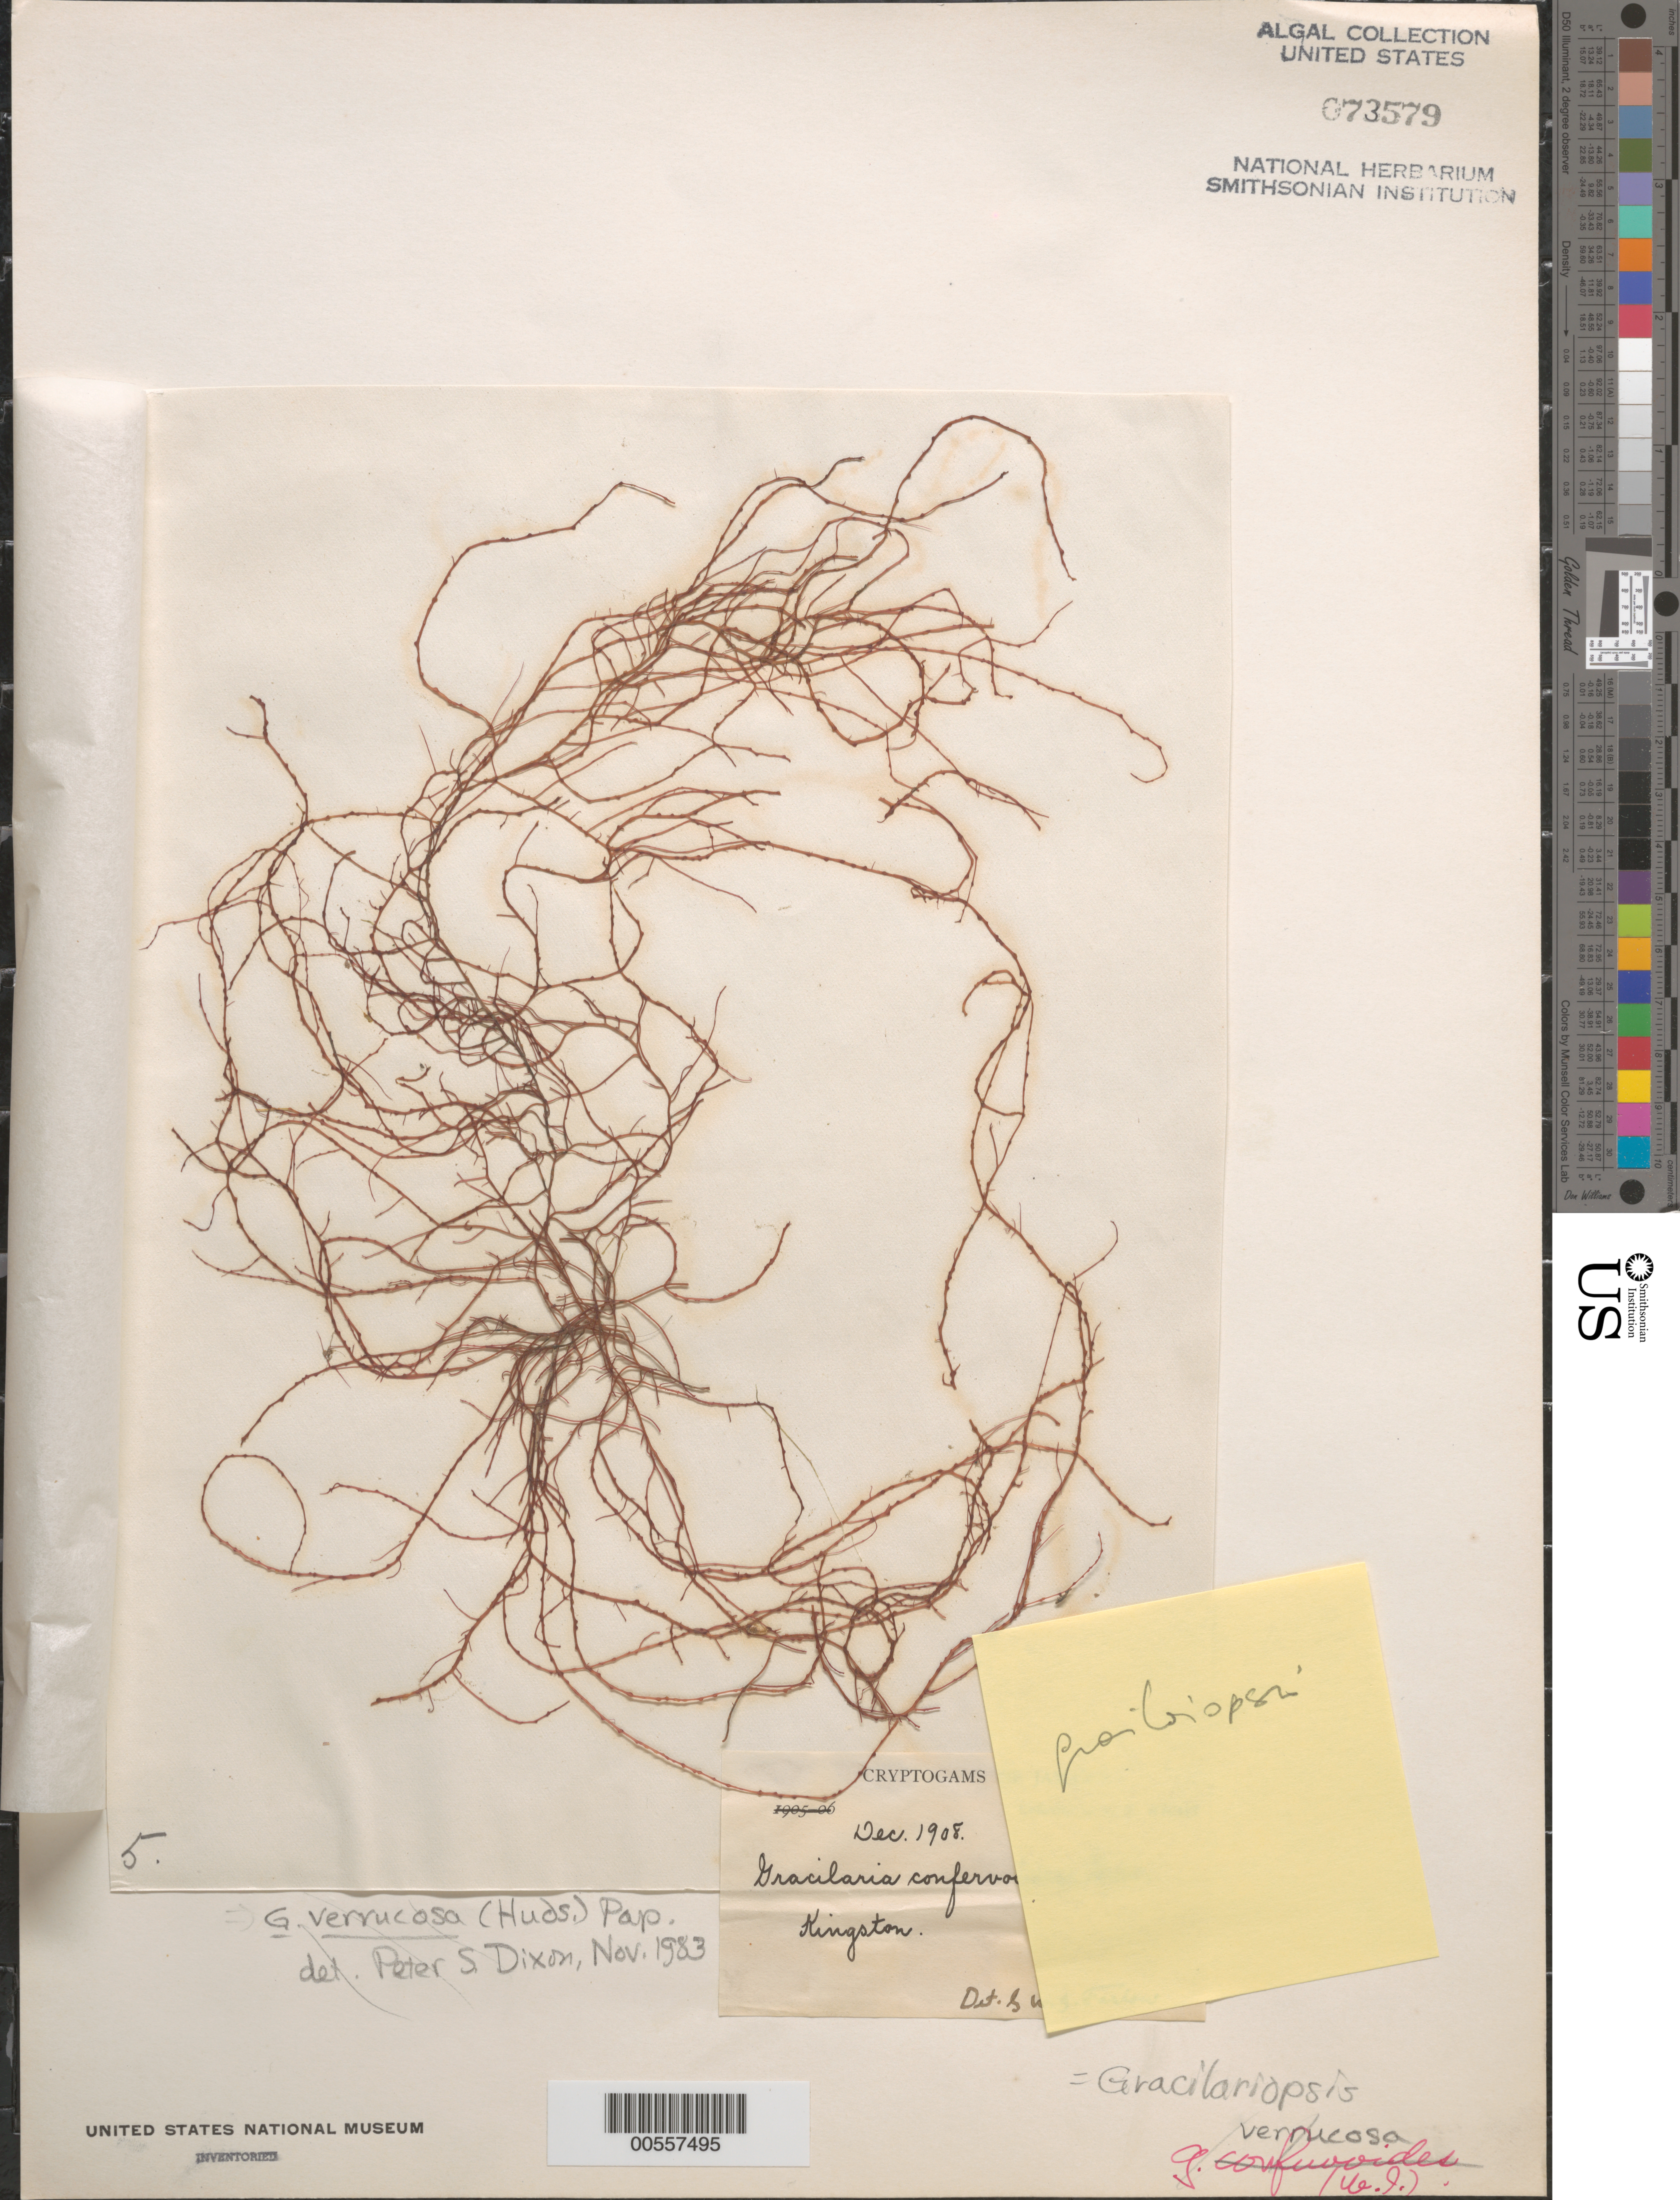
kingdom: Plantae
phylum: Rhodophyta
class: Florideophyceae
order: Gracilariales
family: Gracilariaceae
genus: Gracilariopsis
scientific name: Gracilariopsis sp.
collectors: A. E. Wight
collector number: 5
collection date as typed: Dec 1908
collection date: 1908-12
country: Jamaica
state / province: Kingston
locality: Kingston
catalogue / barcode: US 73579